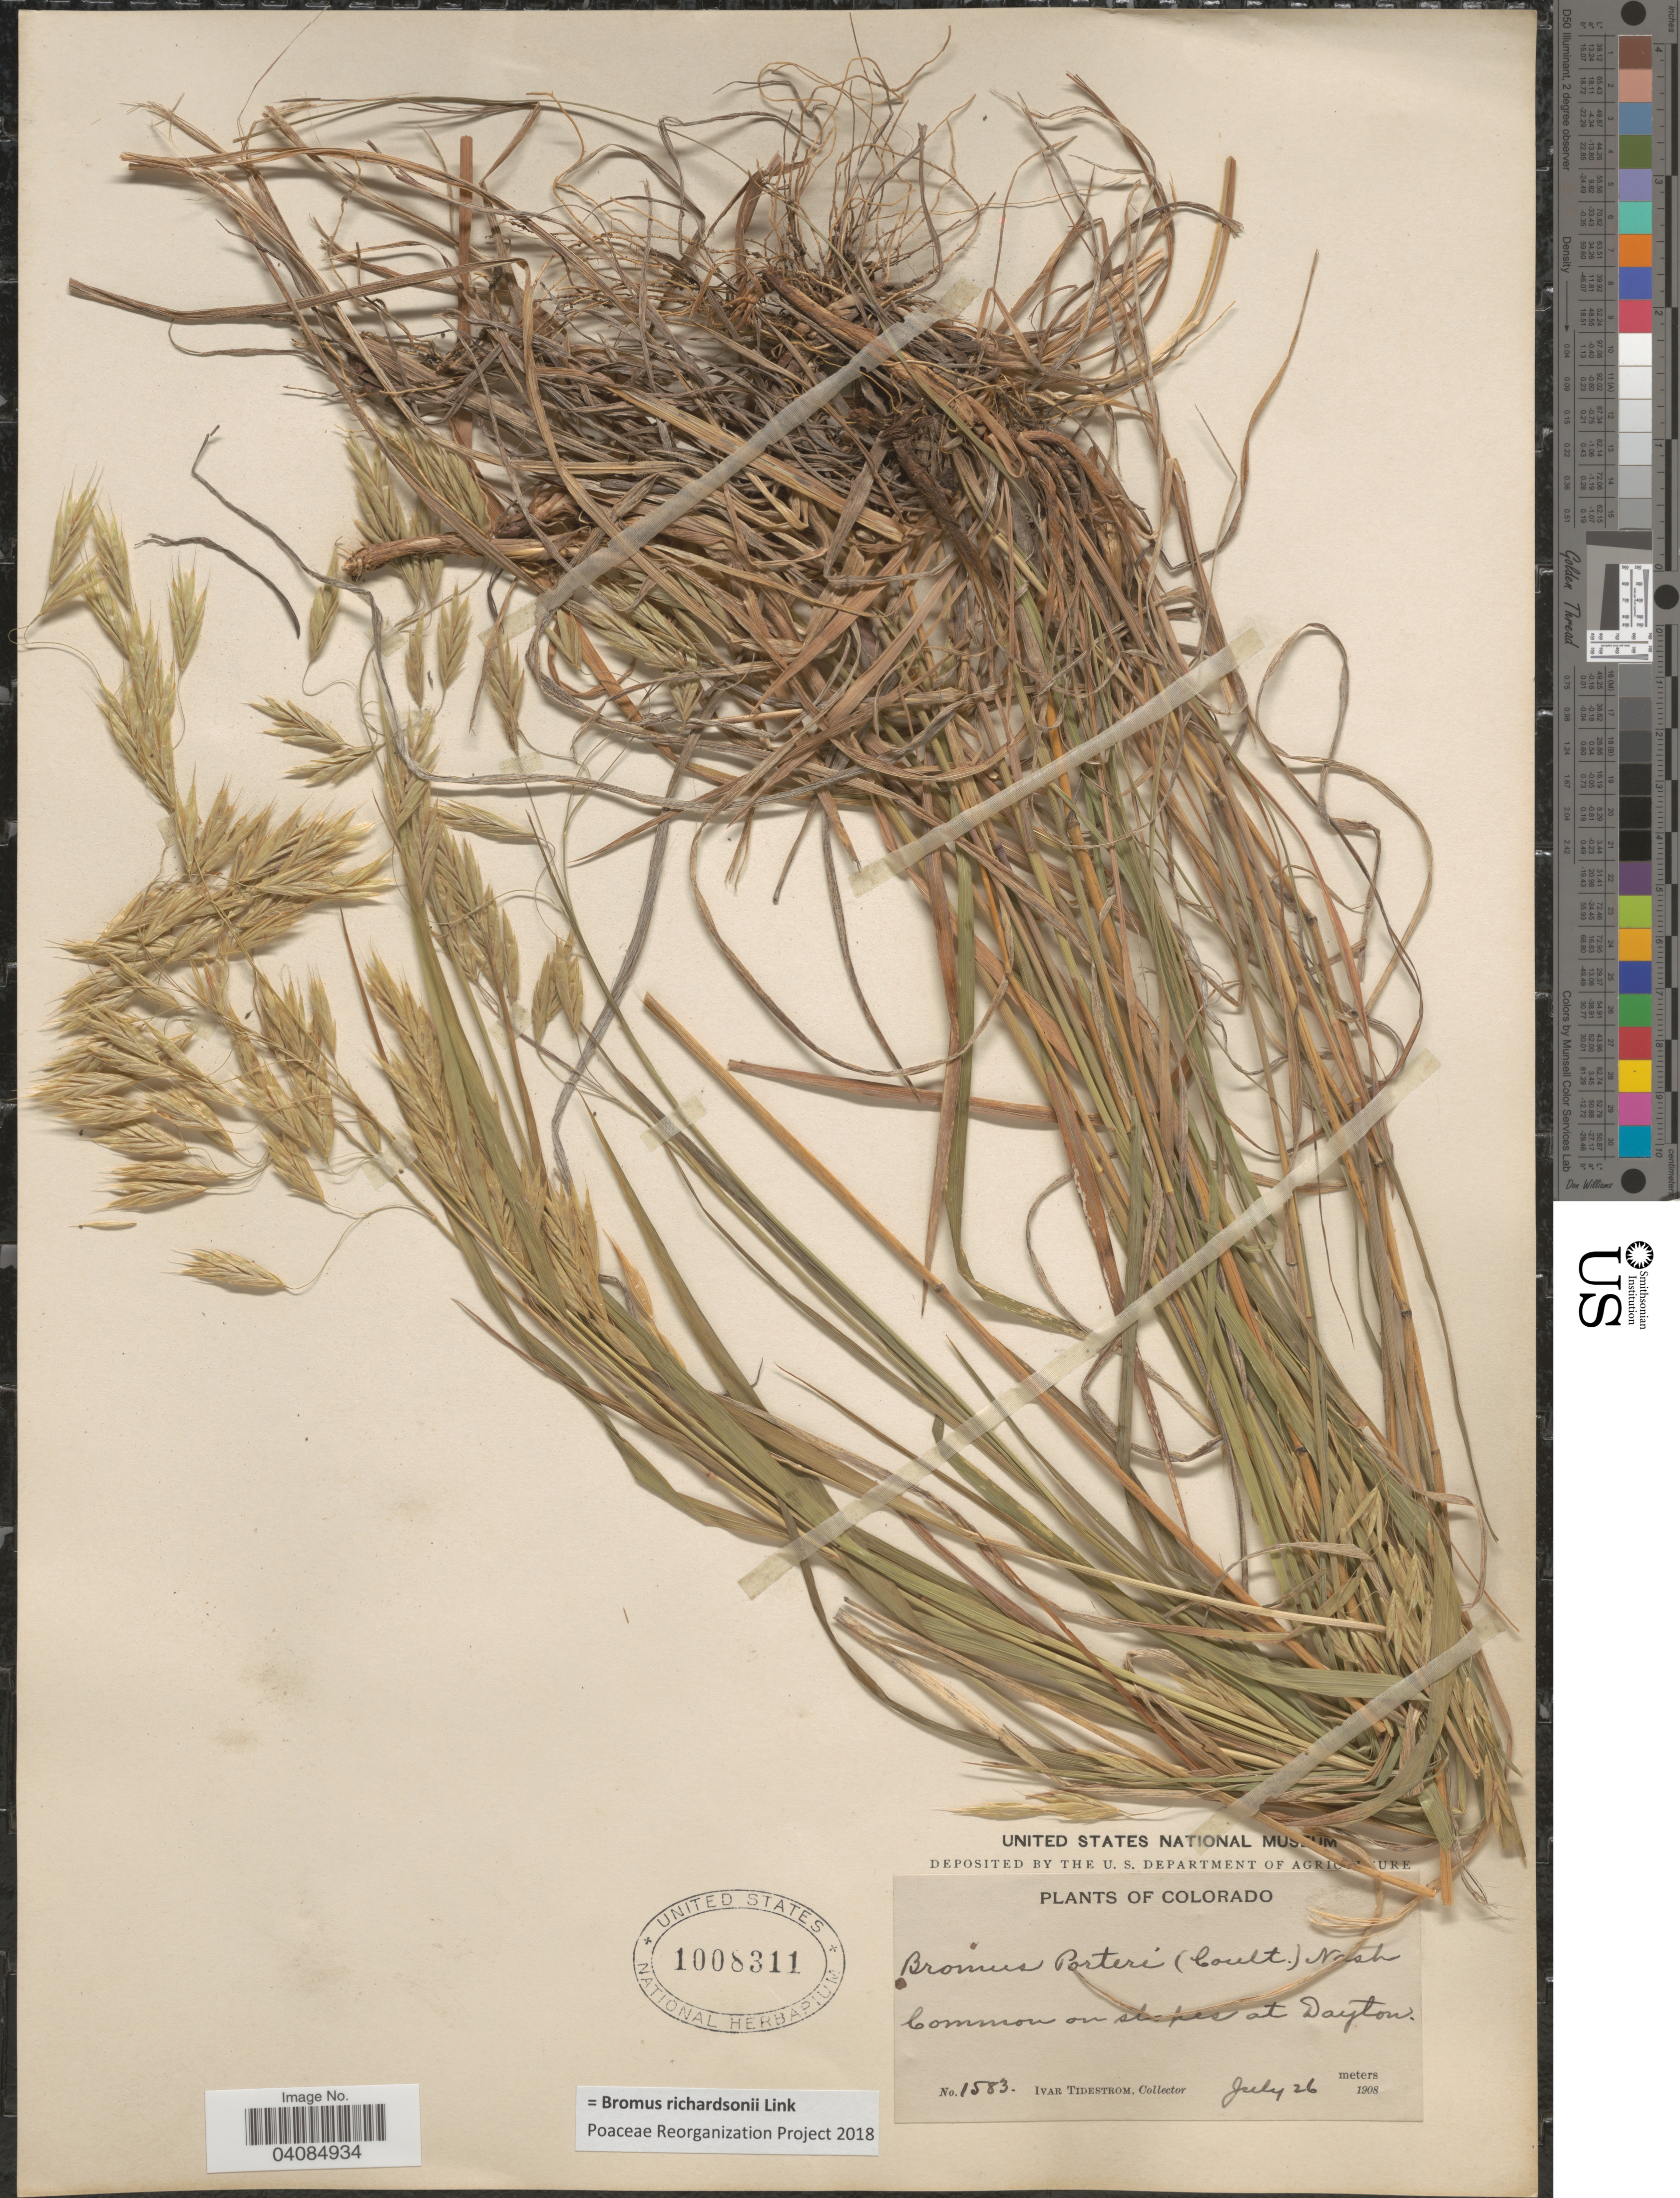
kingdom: Plantae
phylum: Tracheophyta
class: Liliopsida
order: Poales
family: Poaceae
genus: Bromus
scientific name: Bromus racemosus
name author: L.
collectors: I. F. Tidestrom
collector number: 1583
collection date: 1908-07-26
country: United States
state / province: Colorado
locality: Common on slopes at Dayton.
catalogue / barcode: US 1008311